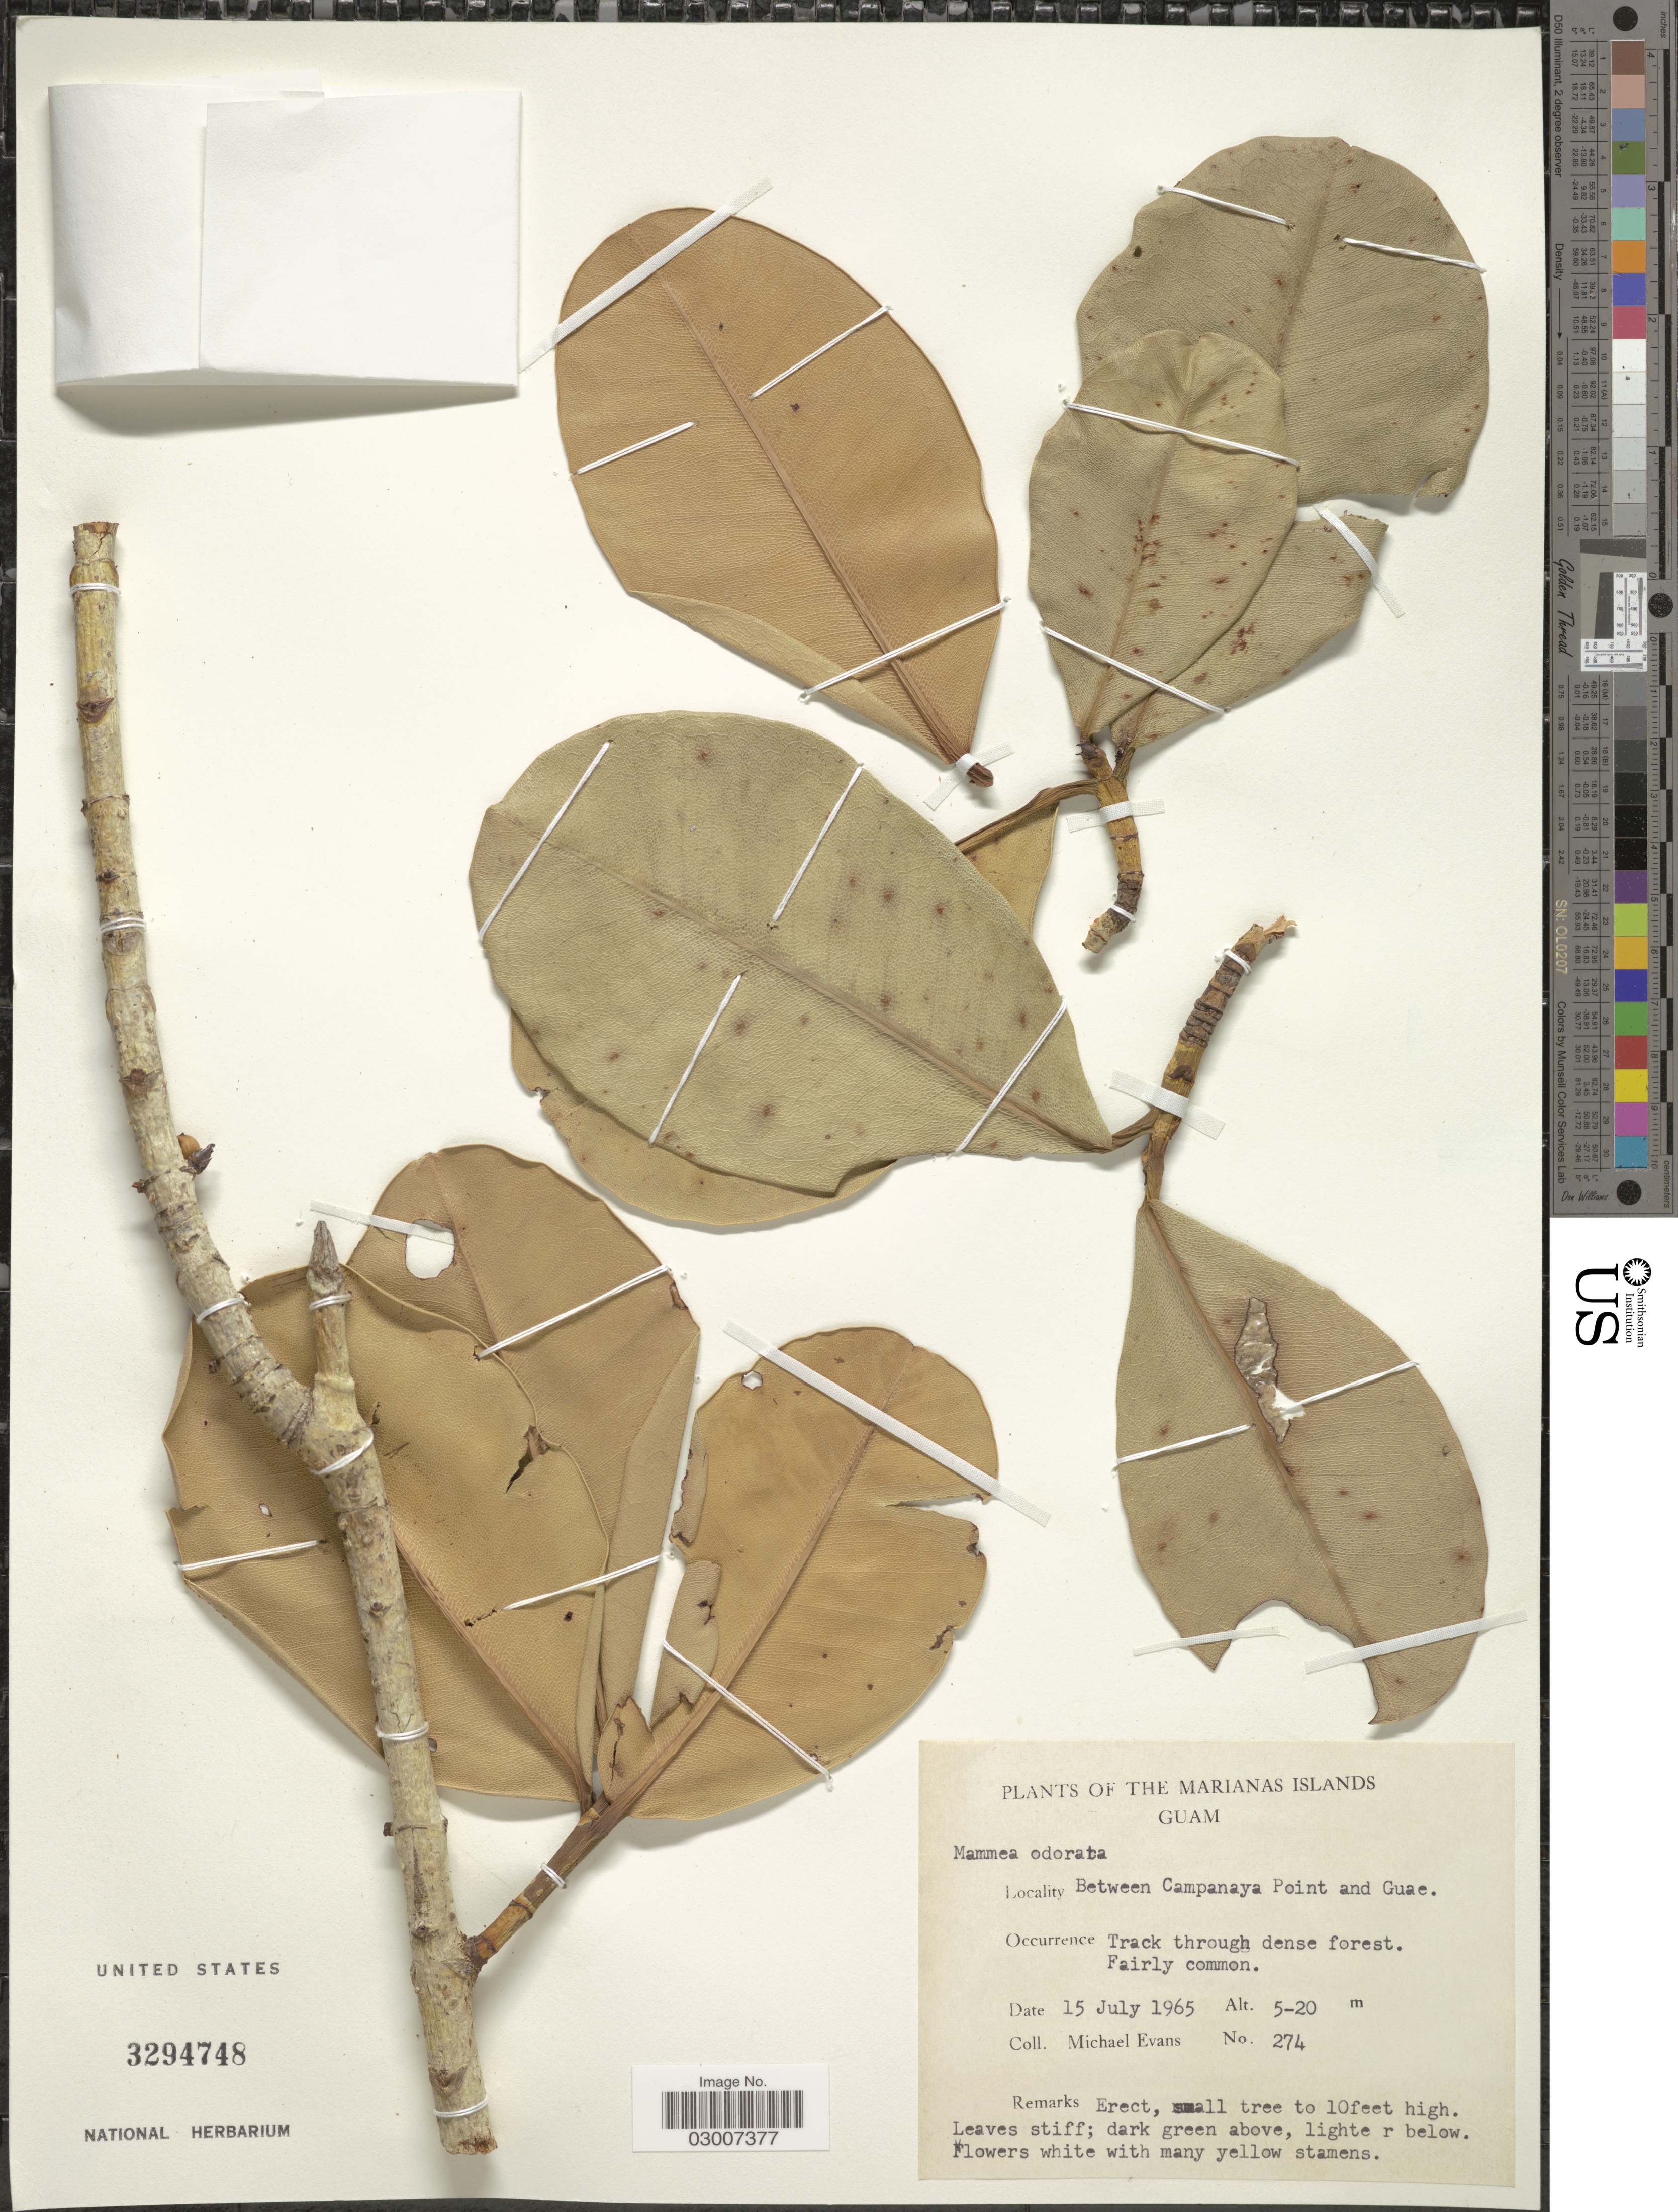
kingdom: Plantae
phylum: Tracheophyta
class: Magnoliopsida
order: Malpighiales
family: Calophyllaceae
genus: Mammea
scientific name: Mammea odorata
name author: (Raf.) Kosterm.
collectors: M. Evans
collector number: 274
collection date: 1965-07-15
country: Guam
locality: Between Campanaya Point and Guae.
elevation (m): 5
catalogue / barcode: US 3294748